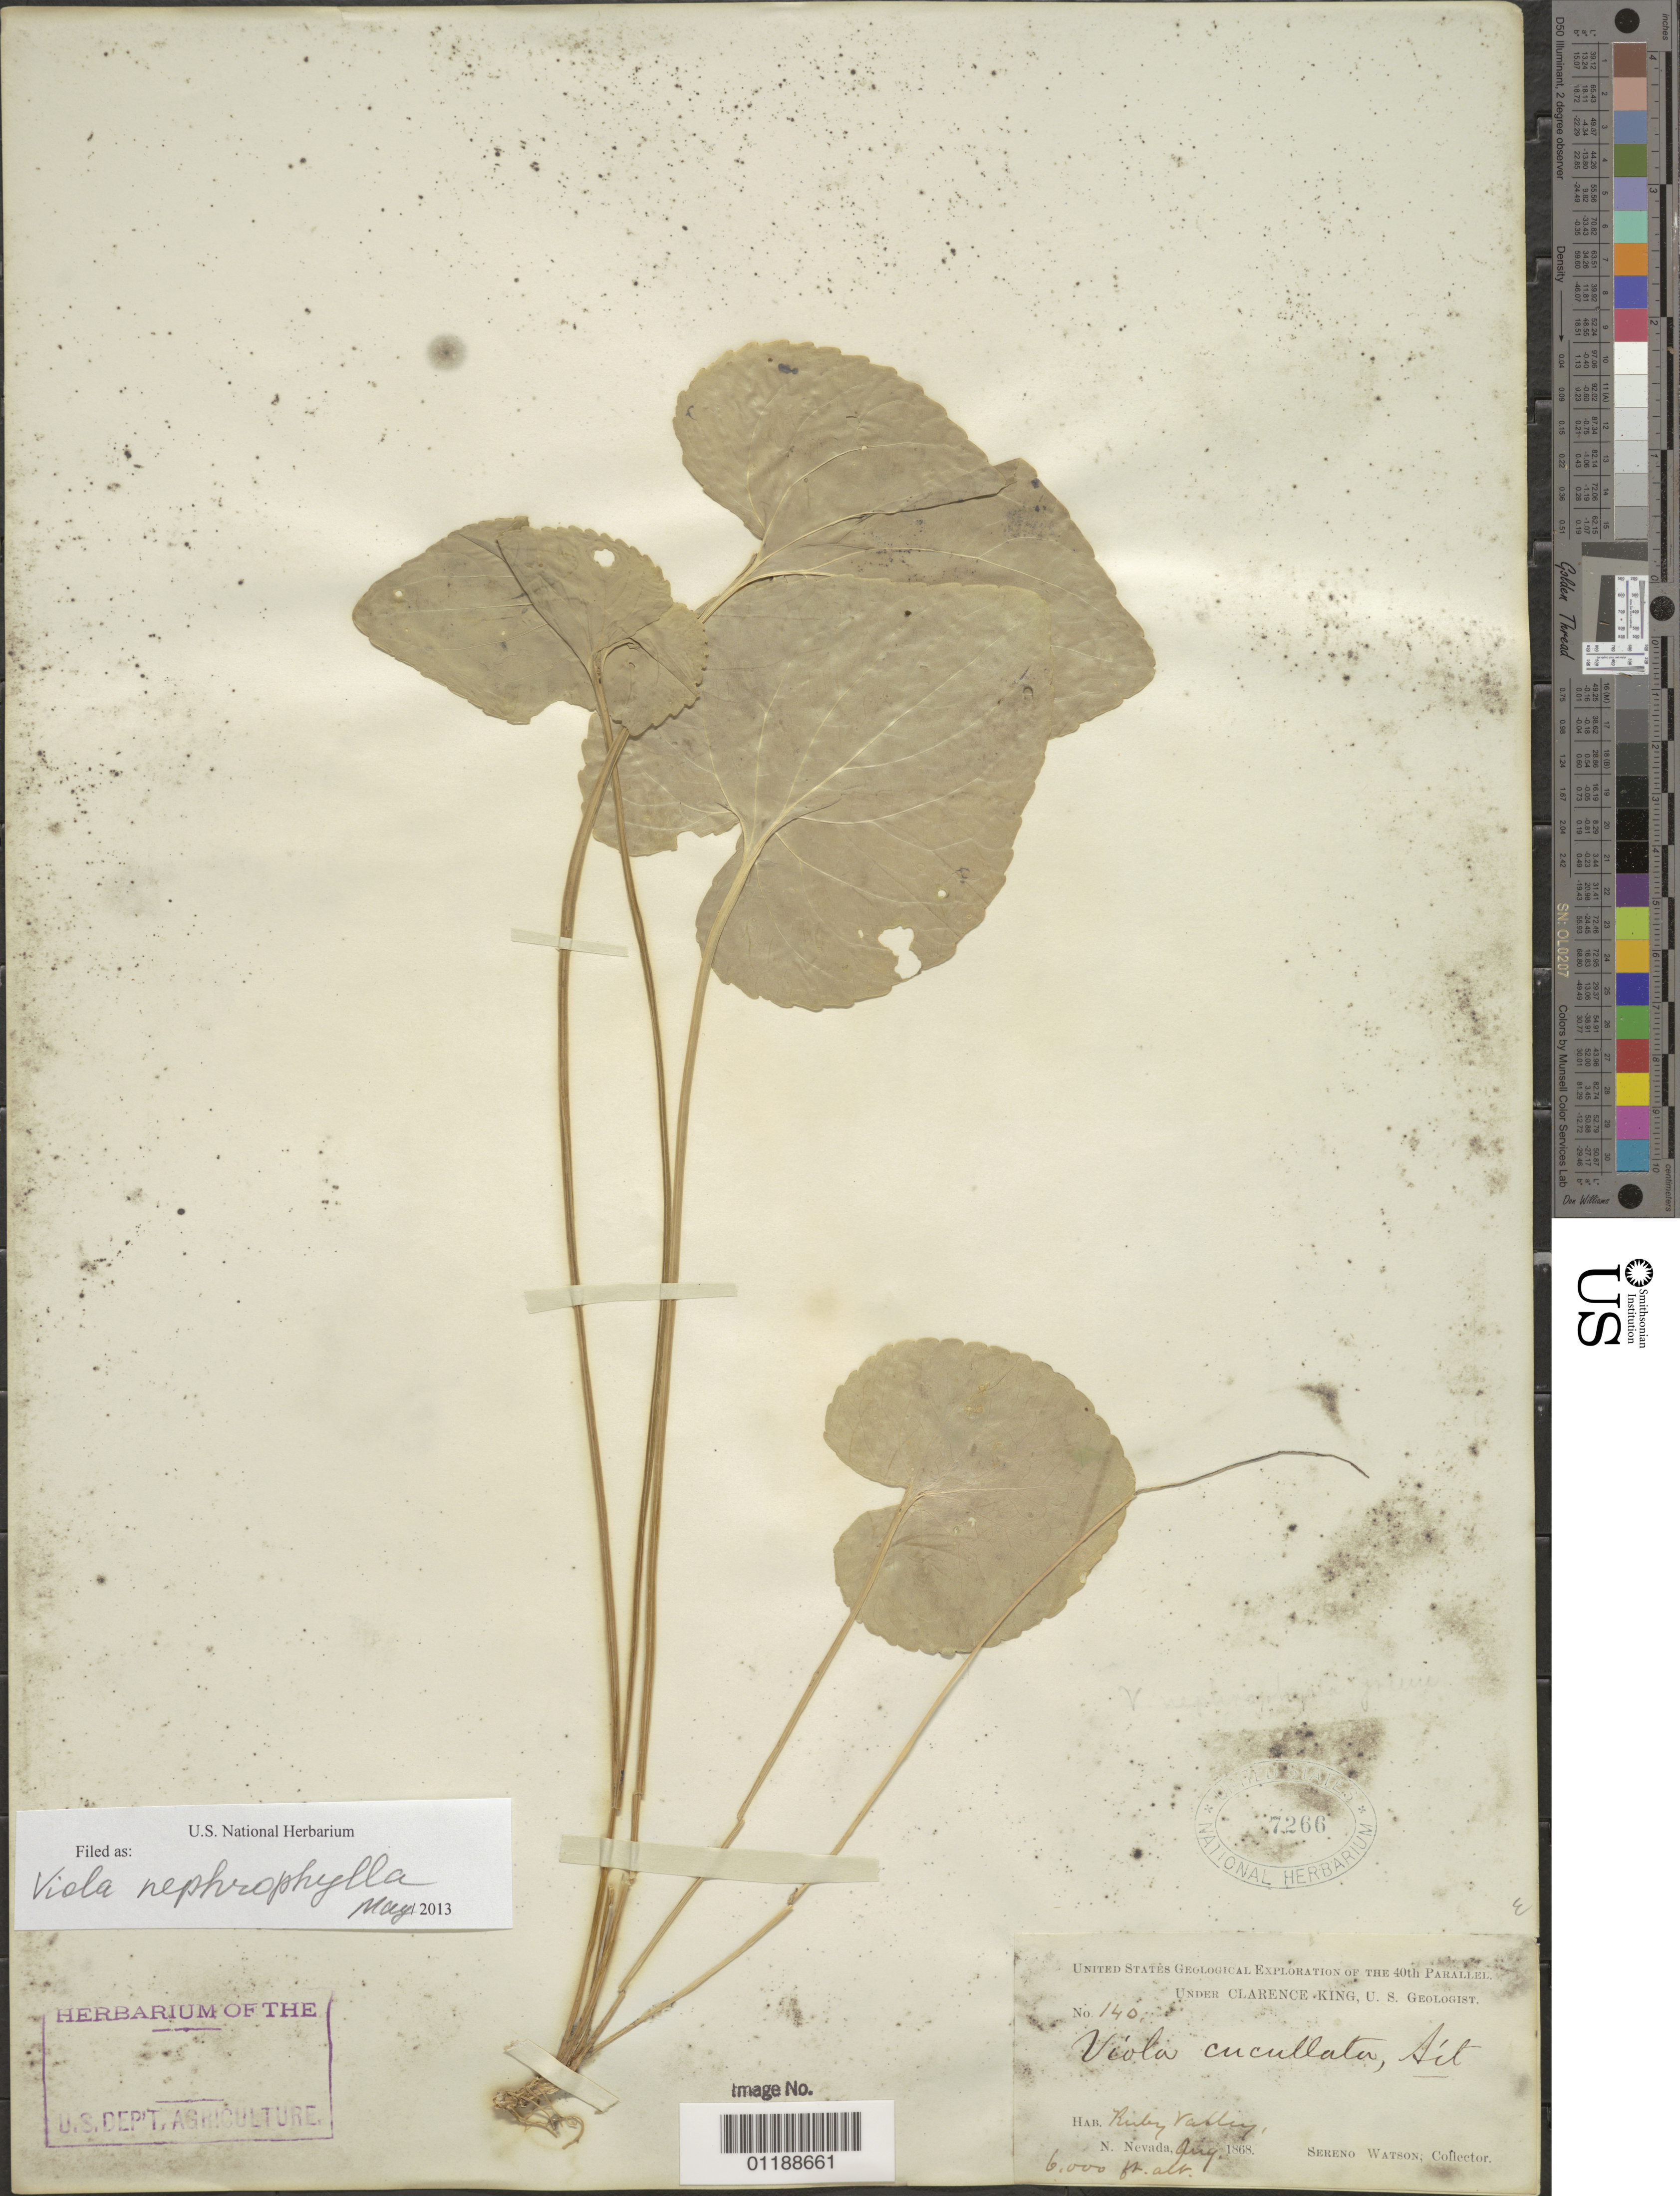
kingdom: Plantae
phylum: Tracheophyta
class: Magnoliopsida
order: Malpighiales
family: Violaceae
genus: Viola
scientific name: Viola nephrophylla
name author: Greene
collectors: S. Watson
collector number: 140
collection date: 1868-07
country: United States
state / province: Utah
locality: Ruby Valley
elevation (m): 1829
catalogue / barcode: US 7266